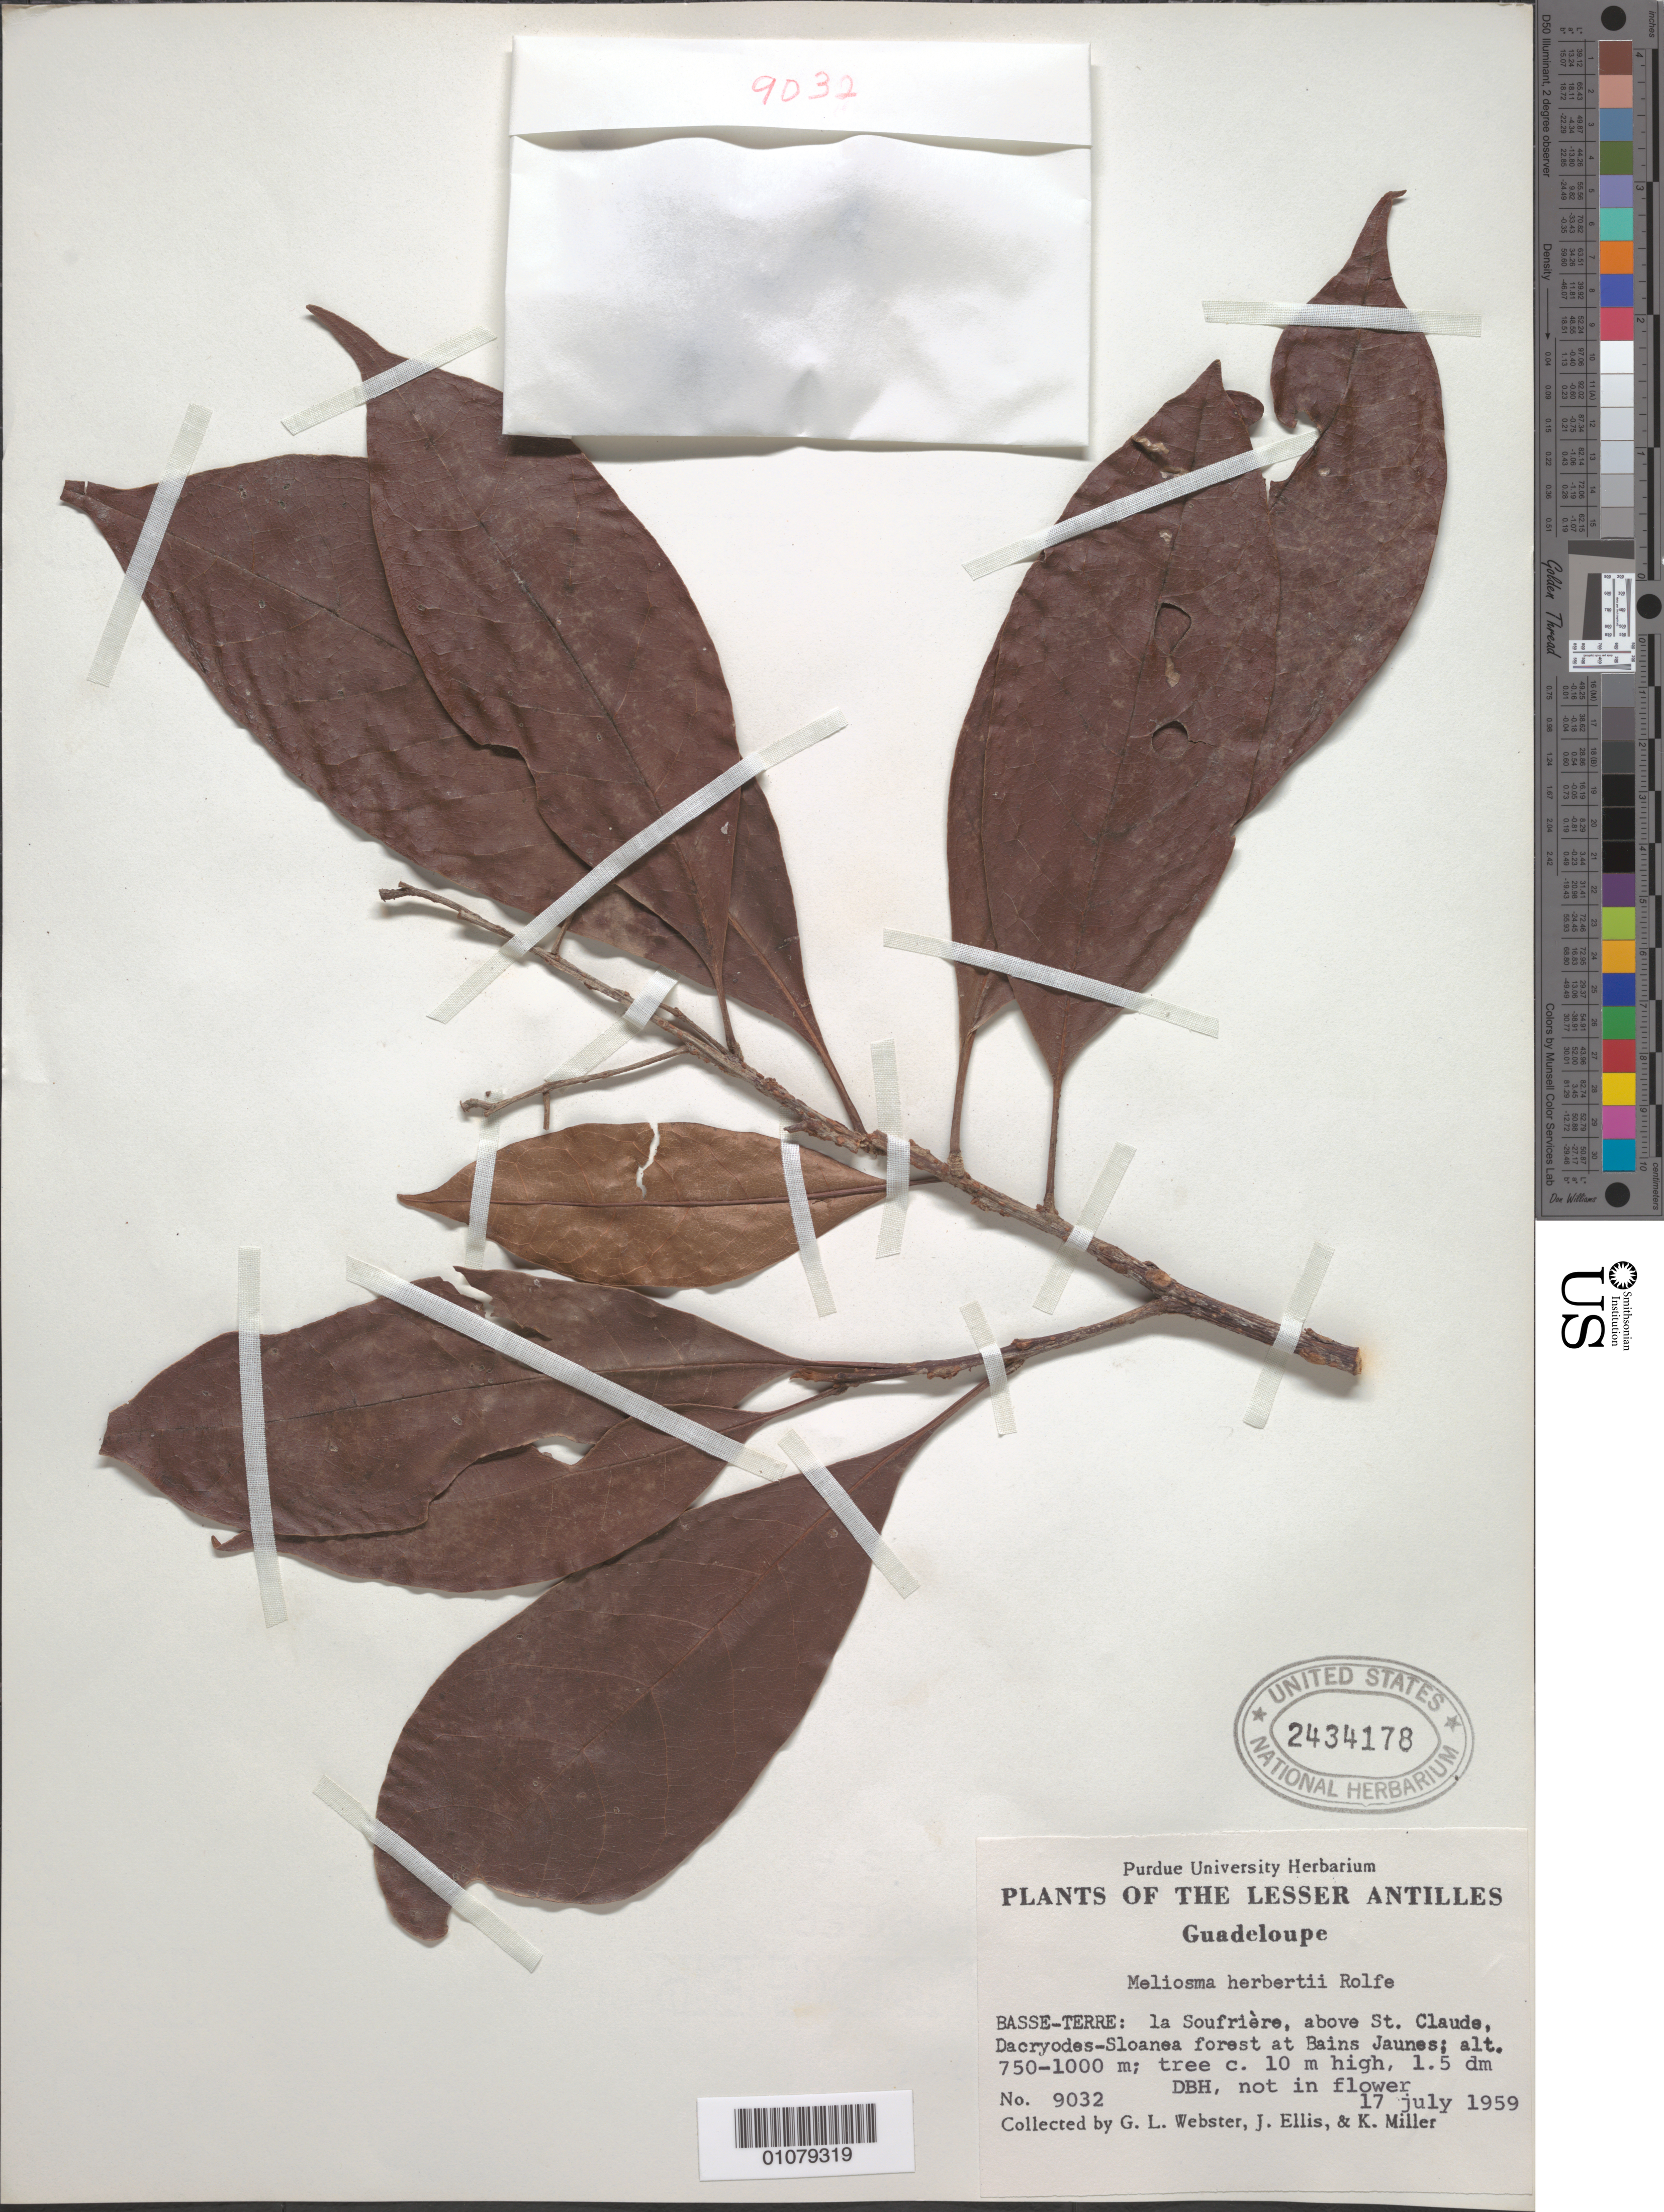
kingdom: Plantae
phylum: Tracheophyta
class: Magnoliopsida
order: Proteales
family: Sabiaceae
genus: Meliosma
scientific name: Meliosma herbertii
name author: Rolfe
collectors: G. L. Webster, J. Ellis & K. Miller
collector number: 9032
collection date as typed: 17 Jul 1959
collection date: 1959-07-17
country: Guadeloupe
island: Basse Terre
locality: Basse-terre: la Soufriere, above St Claude, Dacryodes-Sloanea forest at Bains Jaune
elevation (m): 750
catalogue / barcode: US 2434178